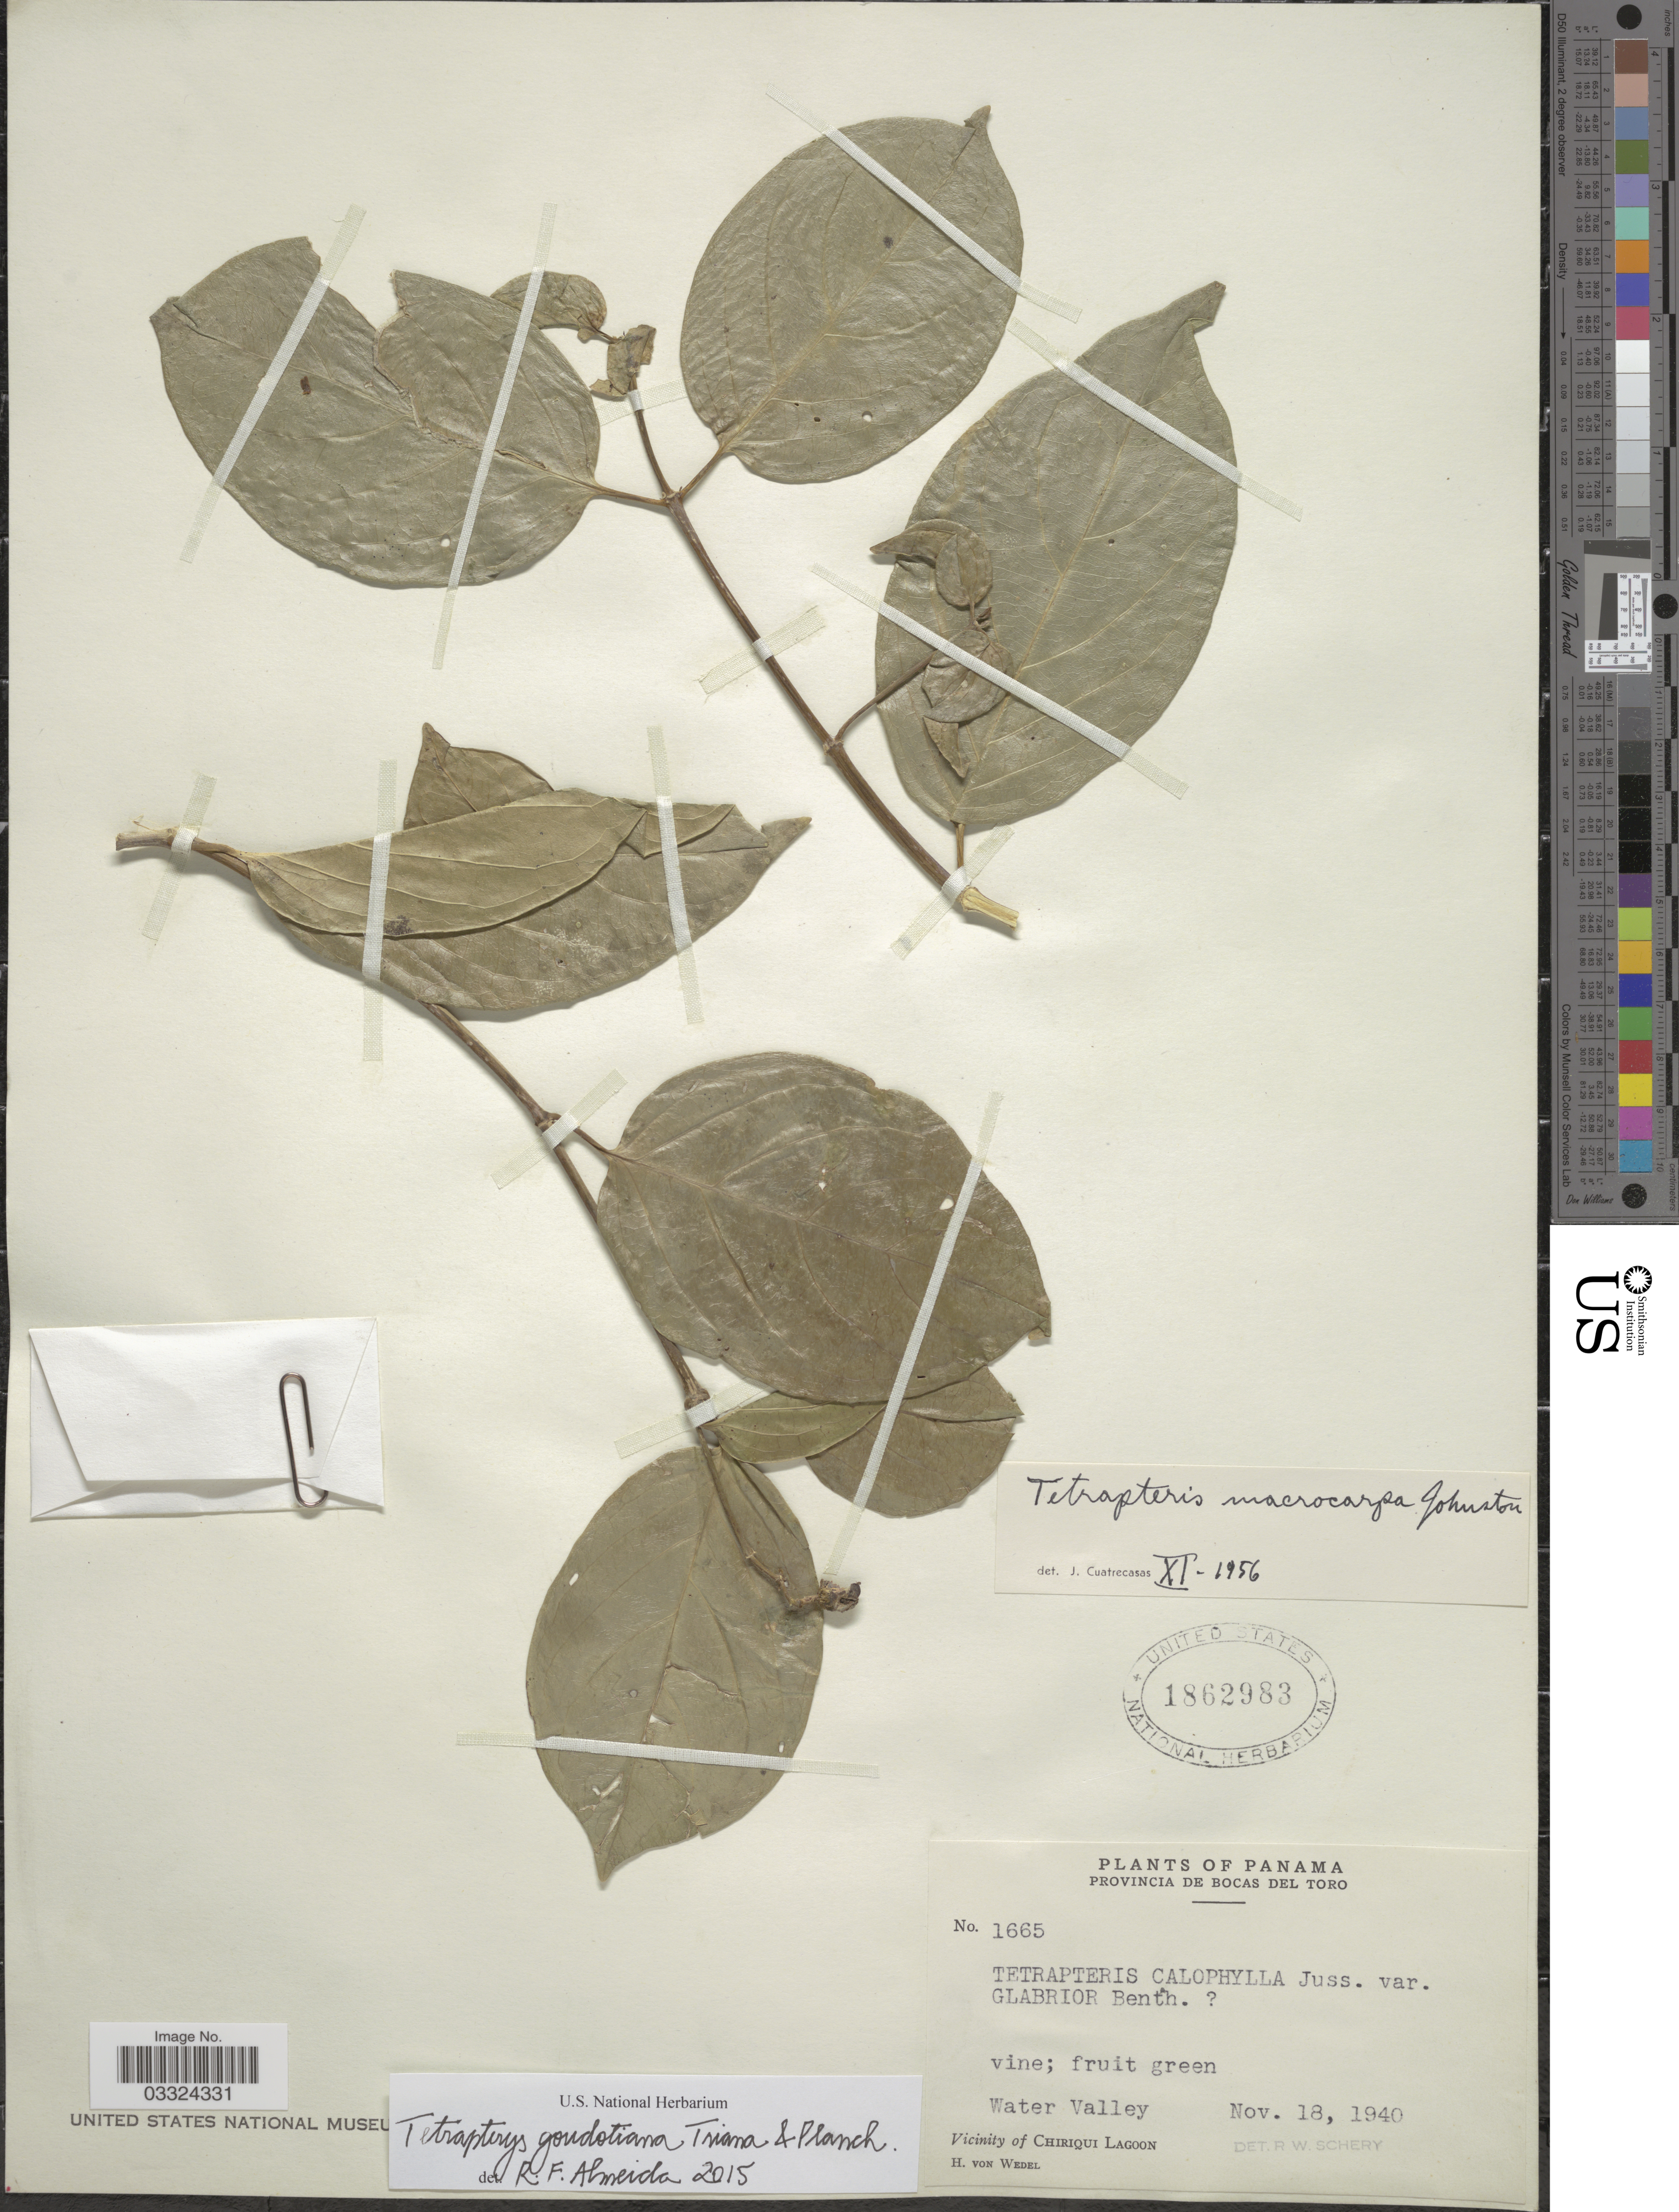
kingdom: Plantae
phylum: Tracheophyta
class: Magnoliopsida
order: Malpighiales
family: Malpighiaceae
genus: Tetrapterys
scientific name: Tetrapterys donnell-smithii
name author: Small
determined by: Pool, A., (MO), Missouri Botanical Garden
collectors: H. von Wedel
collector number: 1665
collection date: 1940-11-18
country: Panama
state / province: Bocas del Toro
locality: Water Valley. Vicinity of Chiriqui Lagoon.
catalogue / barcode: US 1862983